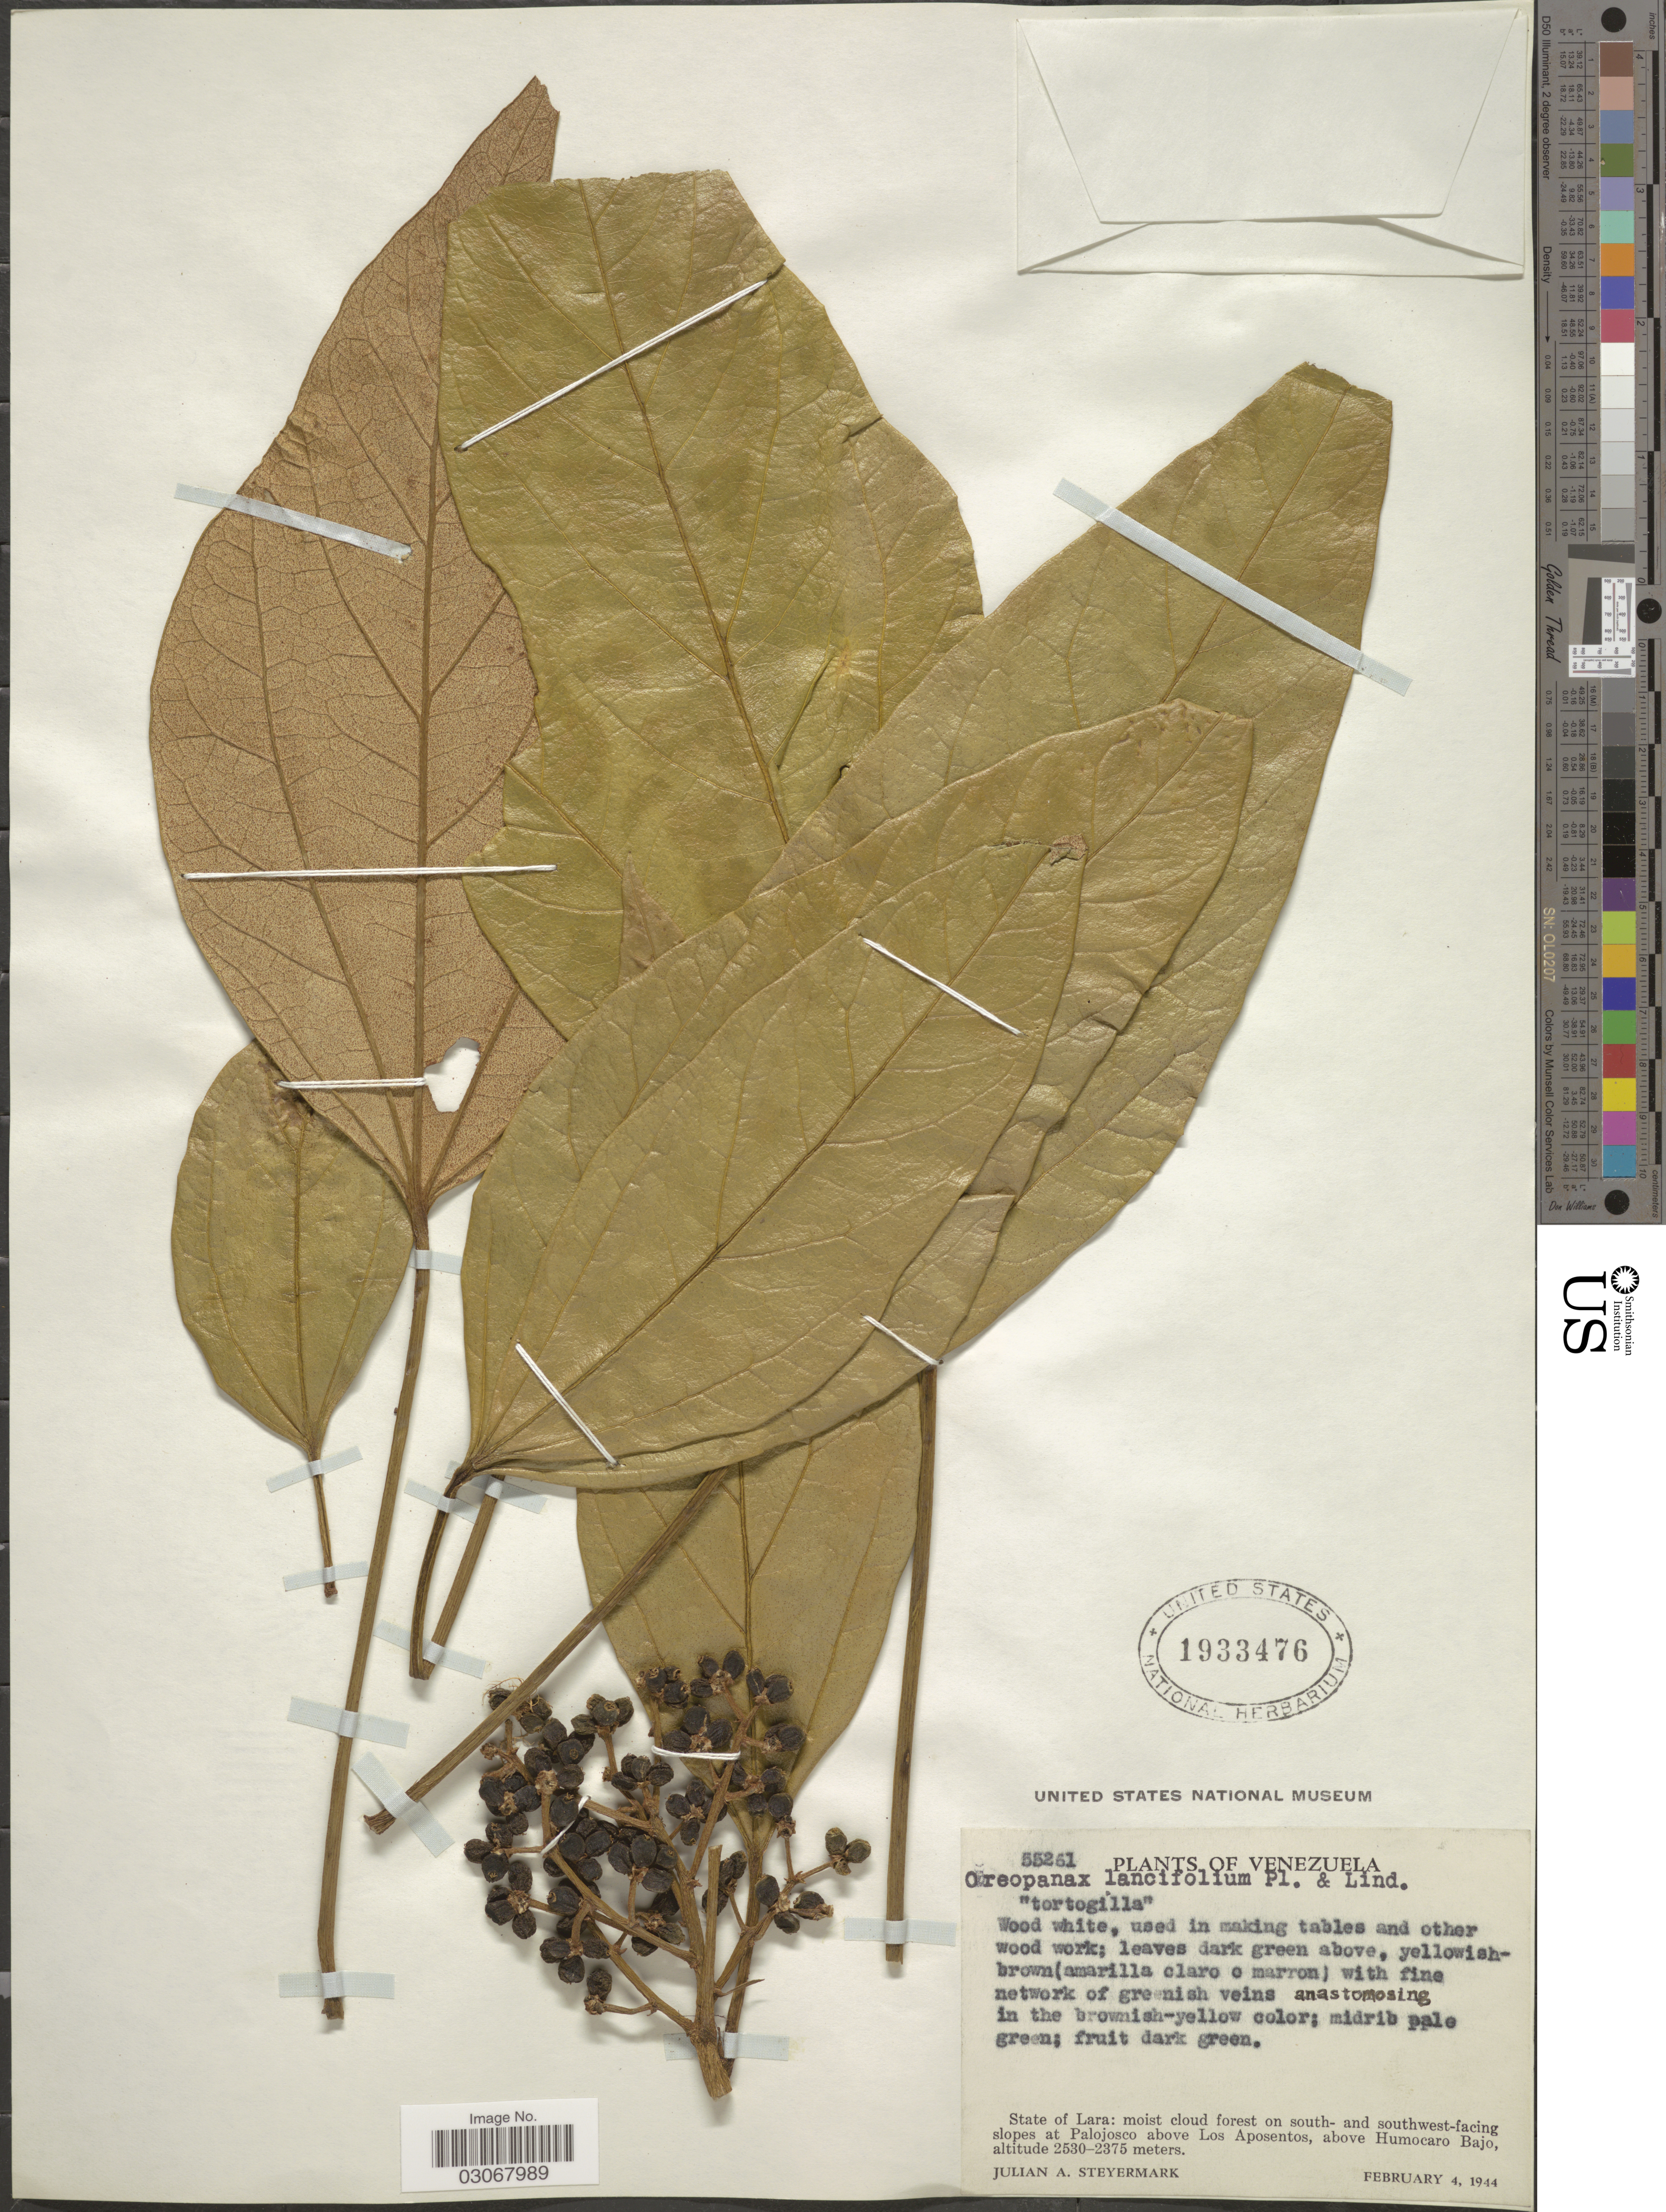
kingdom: Plantae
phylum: Tracheophyta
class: Magnoliopsida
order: Apiales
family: Araliaceae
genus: Oreopanax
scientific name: Oreopanax lancifolius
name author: Planch. & Linden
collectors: J. Steyermark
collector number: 55261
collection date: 1944-02-04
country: Venezuela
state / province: Lara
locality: Moist cloud forest on south- and southwest-facing slopes at Palojosco above Los Aposentos, above Humocaro Bajo.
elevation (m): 2375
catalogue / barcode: US 1933476